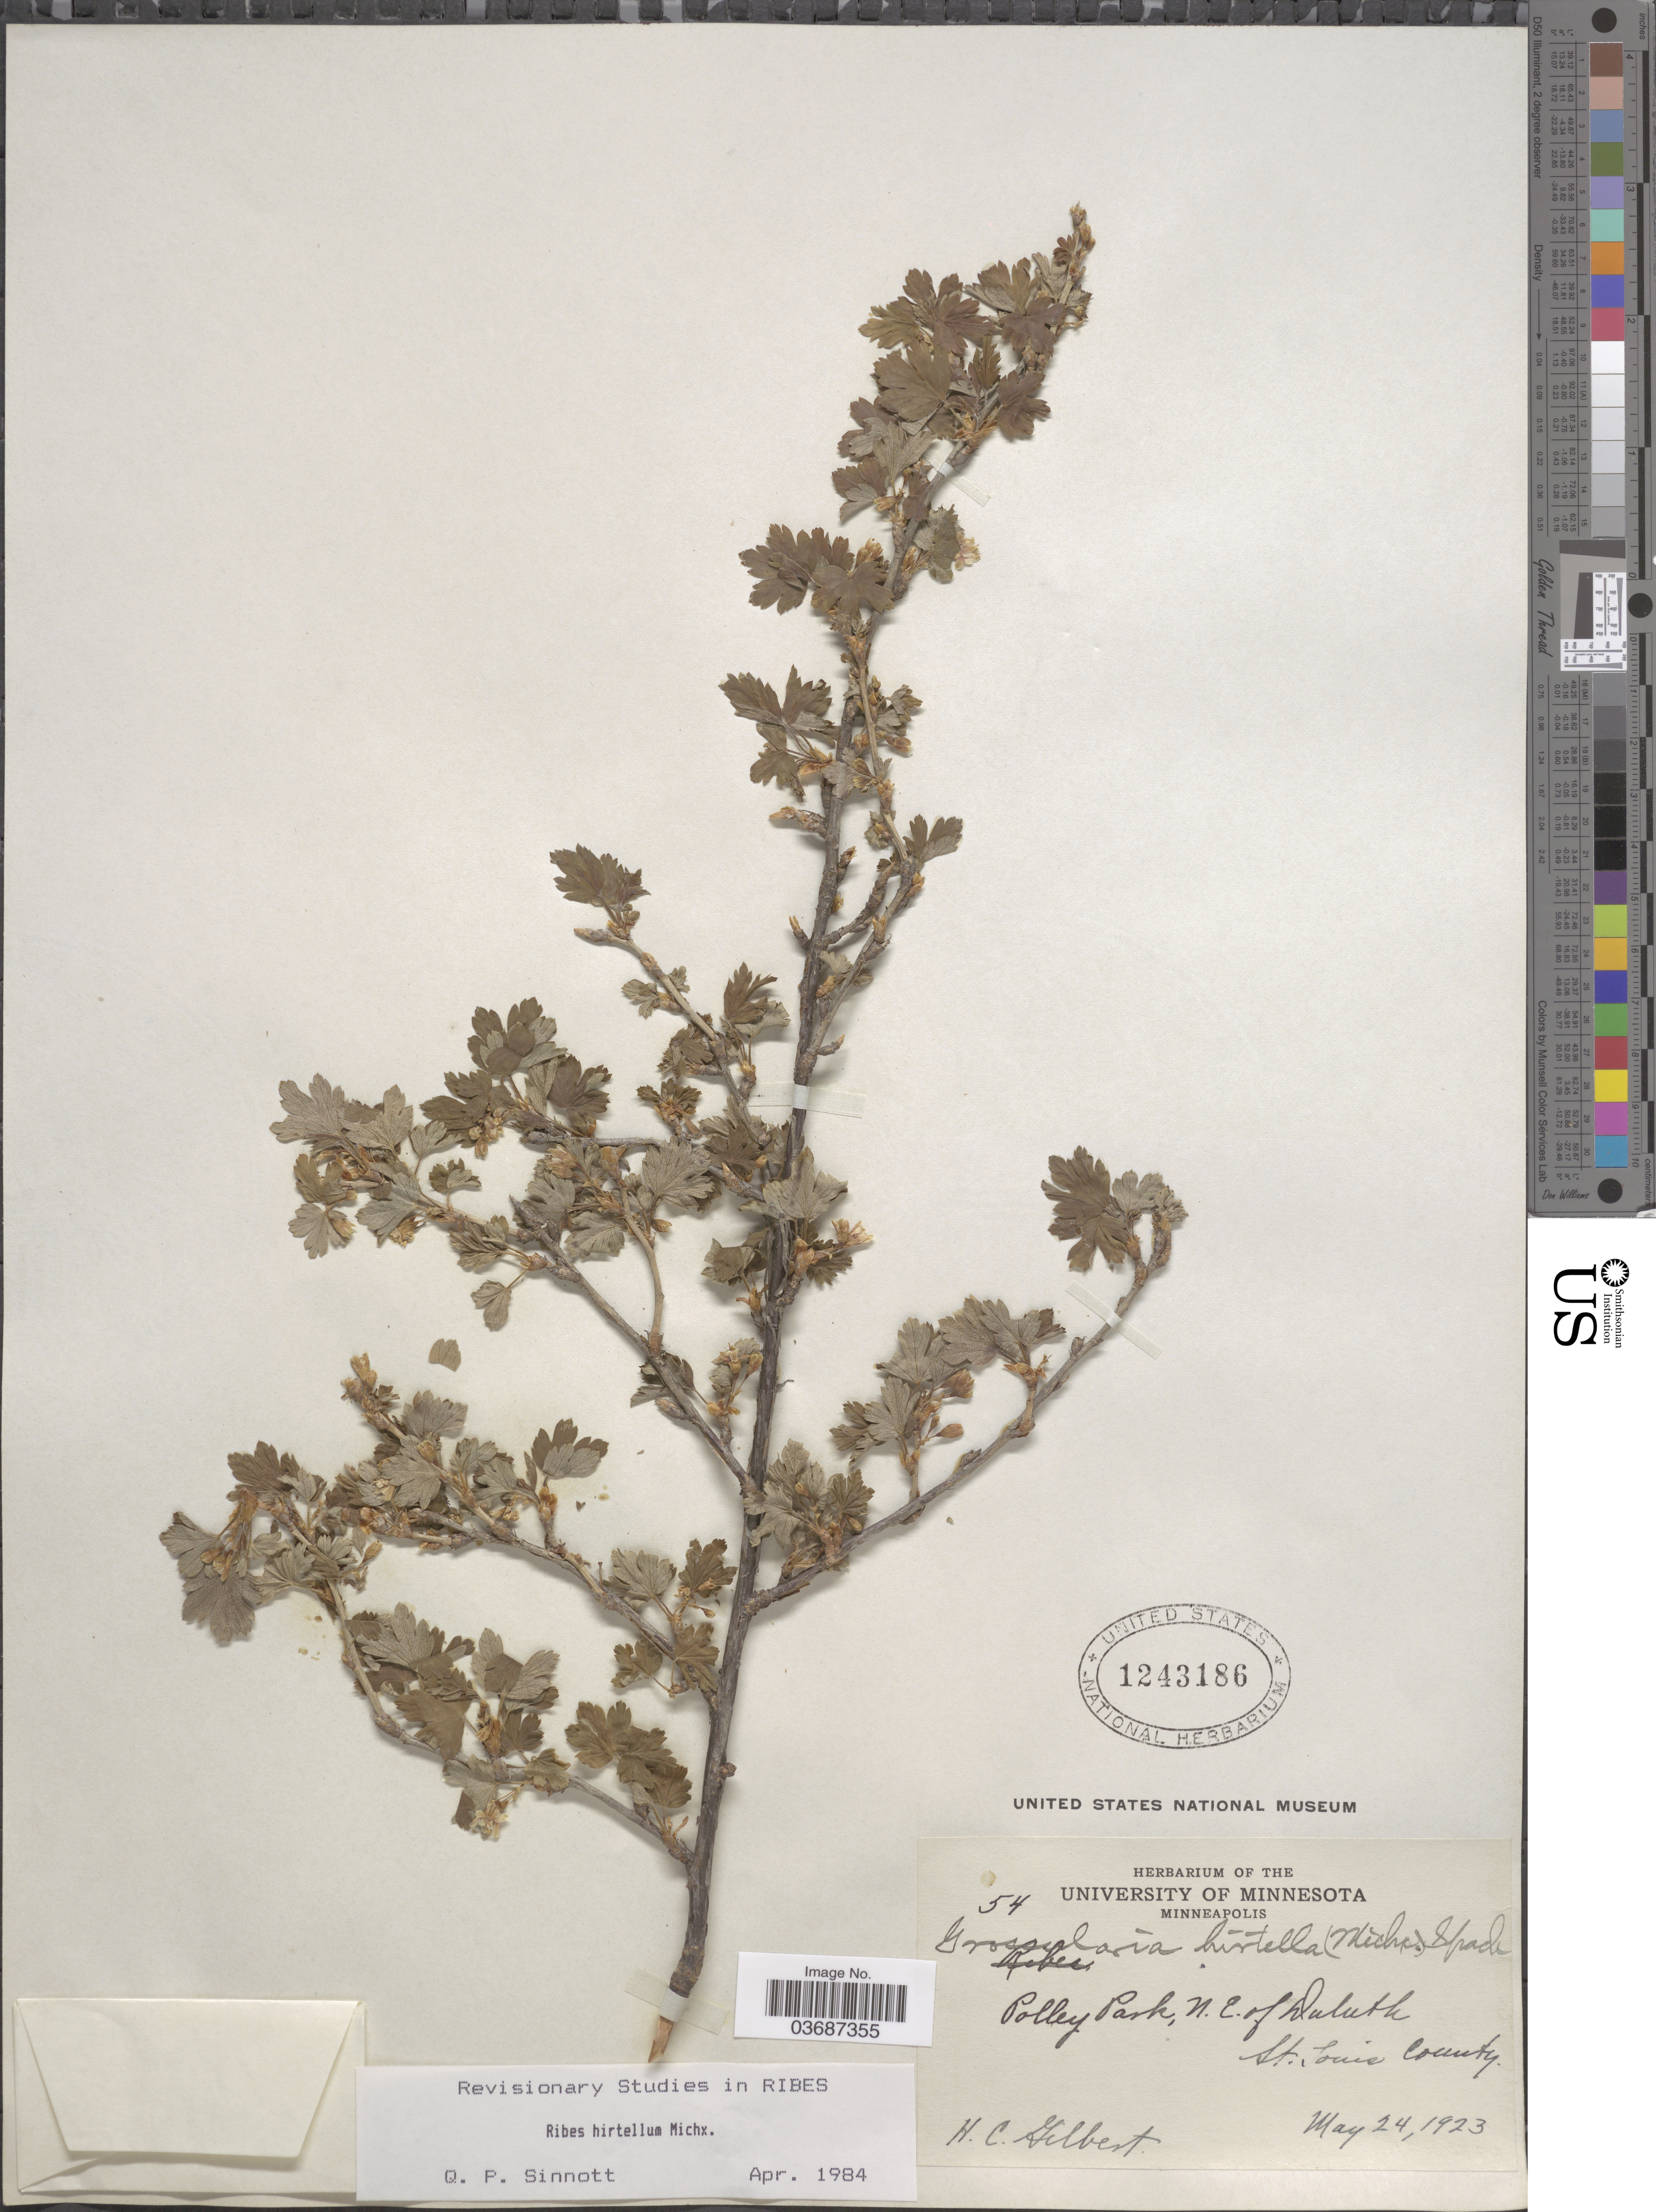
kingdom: Plantae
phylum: Tracheophyta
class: Magnoliopsida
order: Saxifragales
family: Grossulariaceae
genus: Ribes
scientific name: Ribes hirtellum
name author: Michx.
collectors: H. Gilbert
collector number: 54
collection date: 1923-05-24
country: United States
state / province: Minnesota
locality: Polley Park, N. E. of Duluth. St. Louis County.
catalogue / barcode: US 1243186